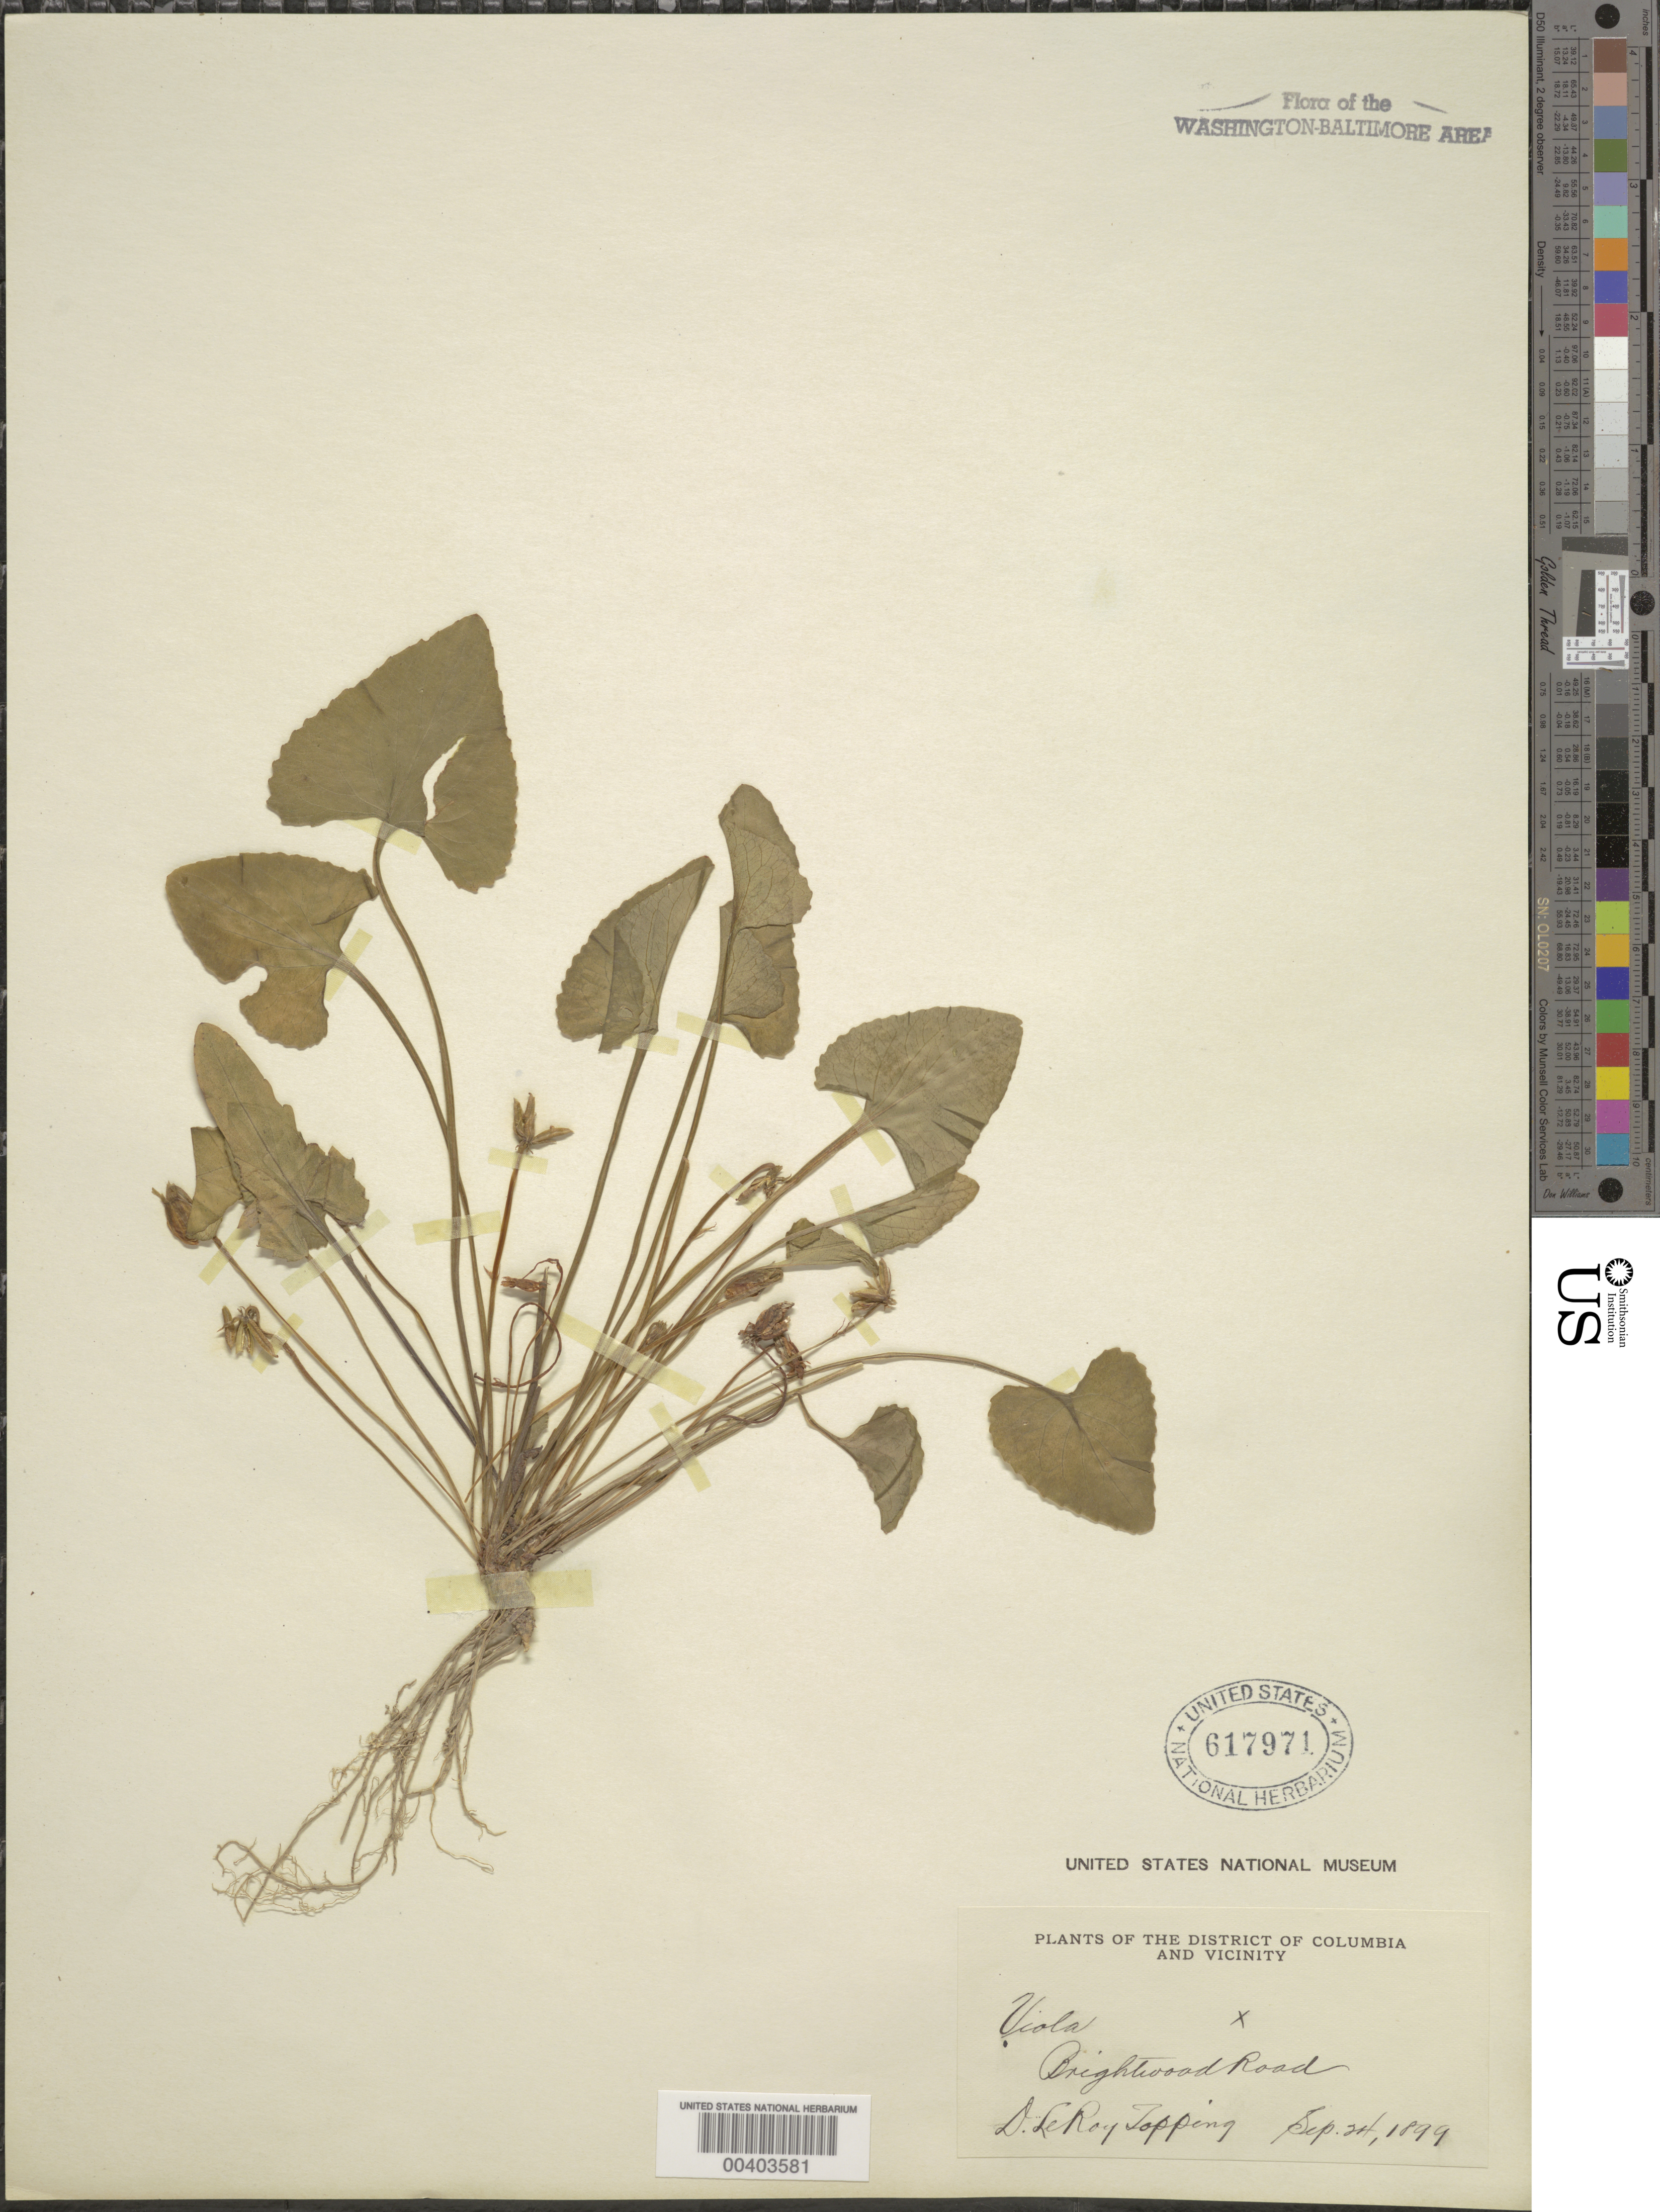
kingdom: Plantae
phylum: Tracheophyta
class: Magnoliopsida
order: Malpighiales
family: Violaceae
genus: Viola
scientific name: Viola sagittata var. sagittata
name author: Aiton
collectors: D. L. Topping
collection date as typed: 24 Sep 1899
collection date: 1899-09-24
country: United States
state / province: District of Columbia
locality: Brightwood Road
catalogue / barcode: US 617971